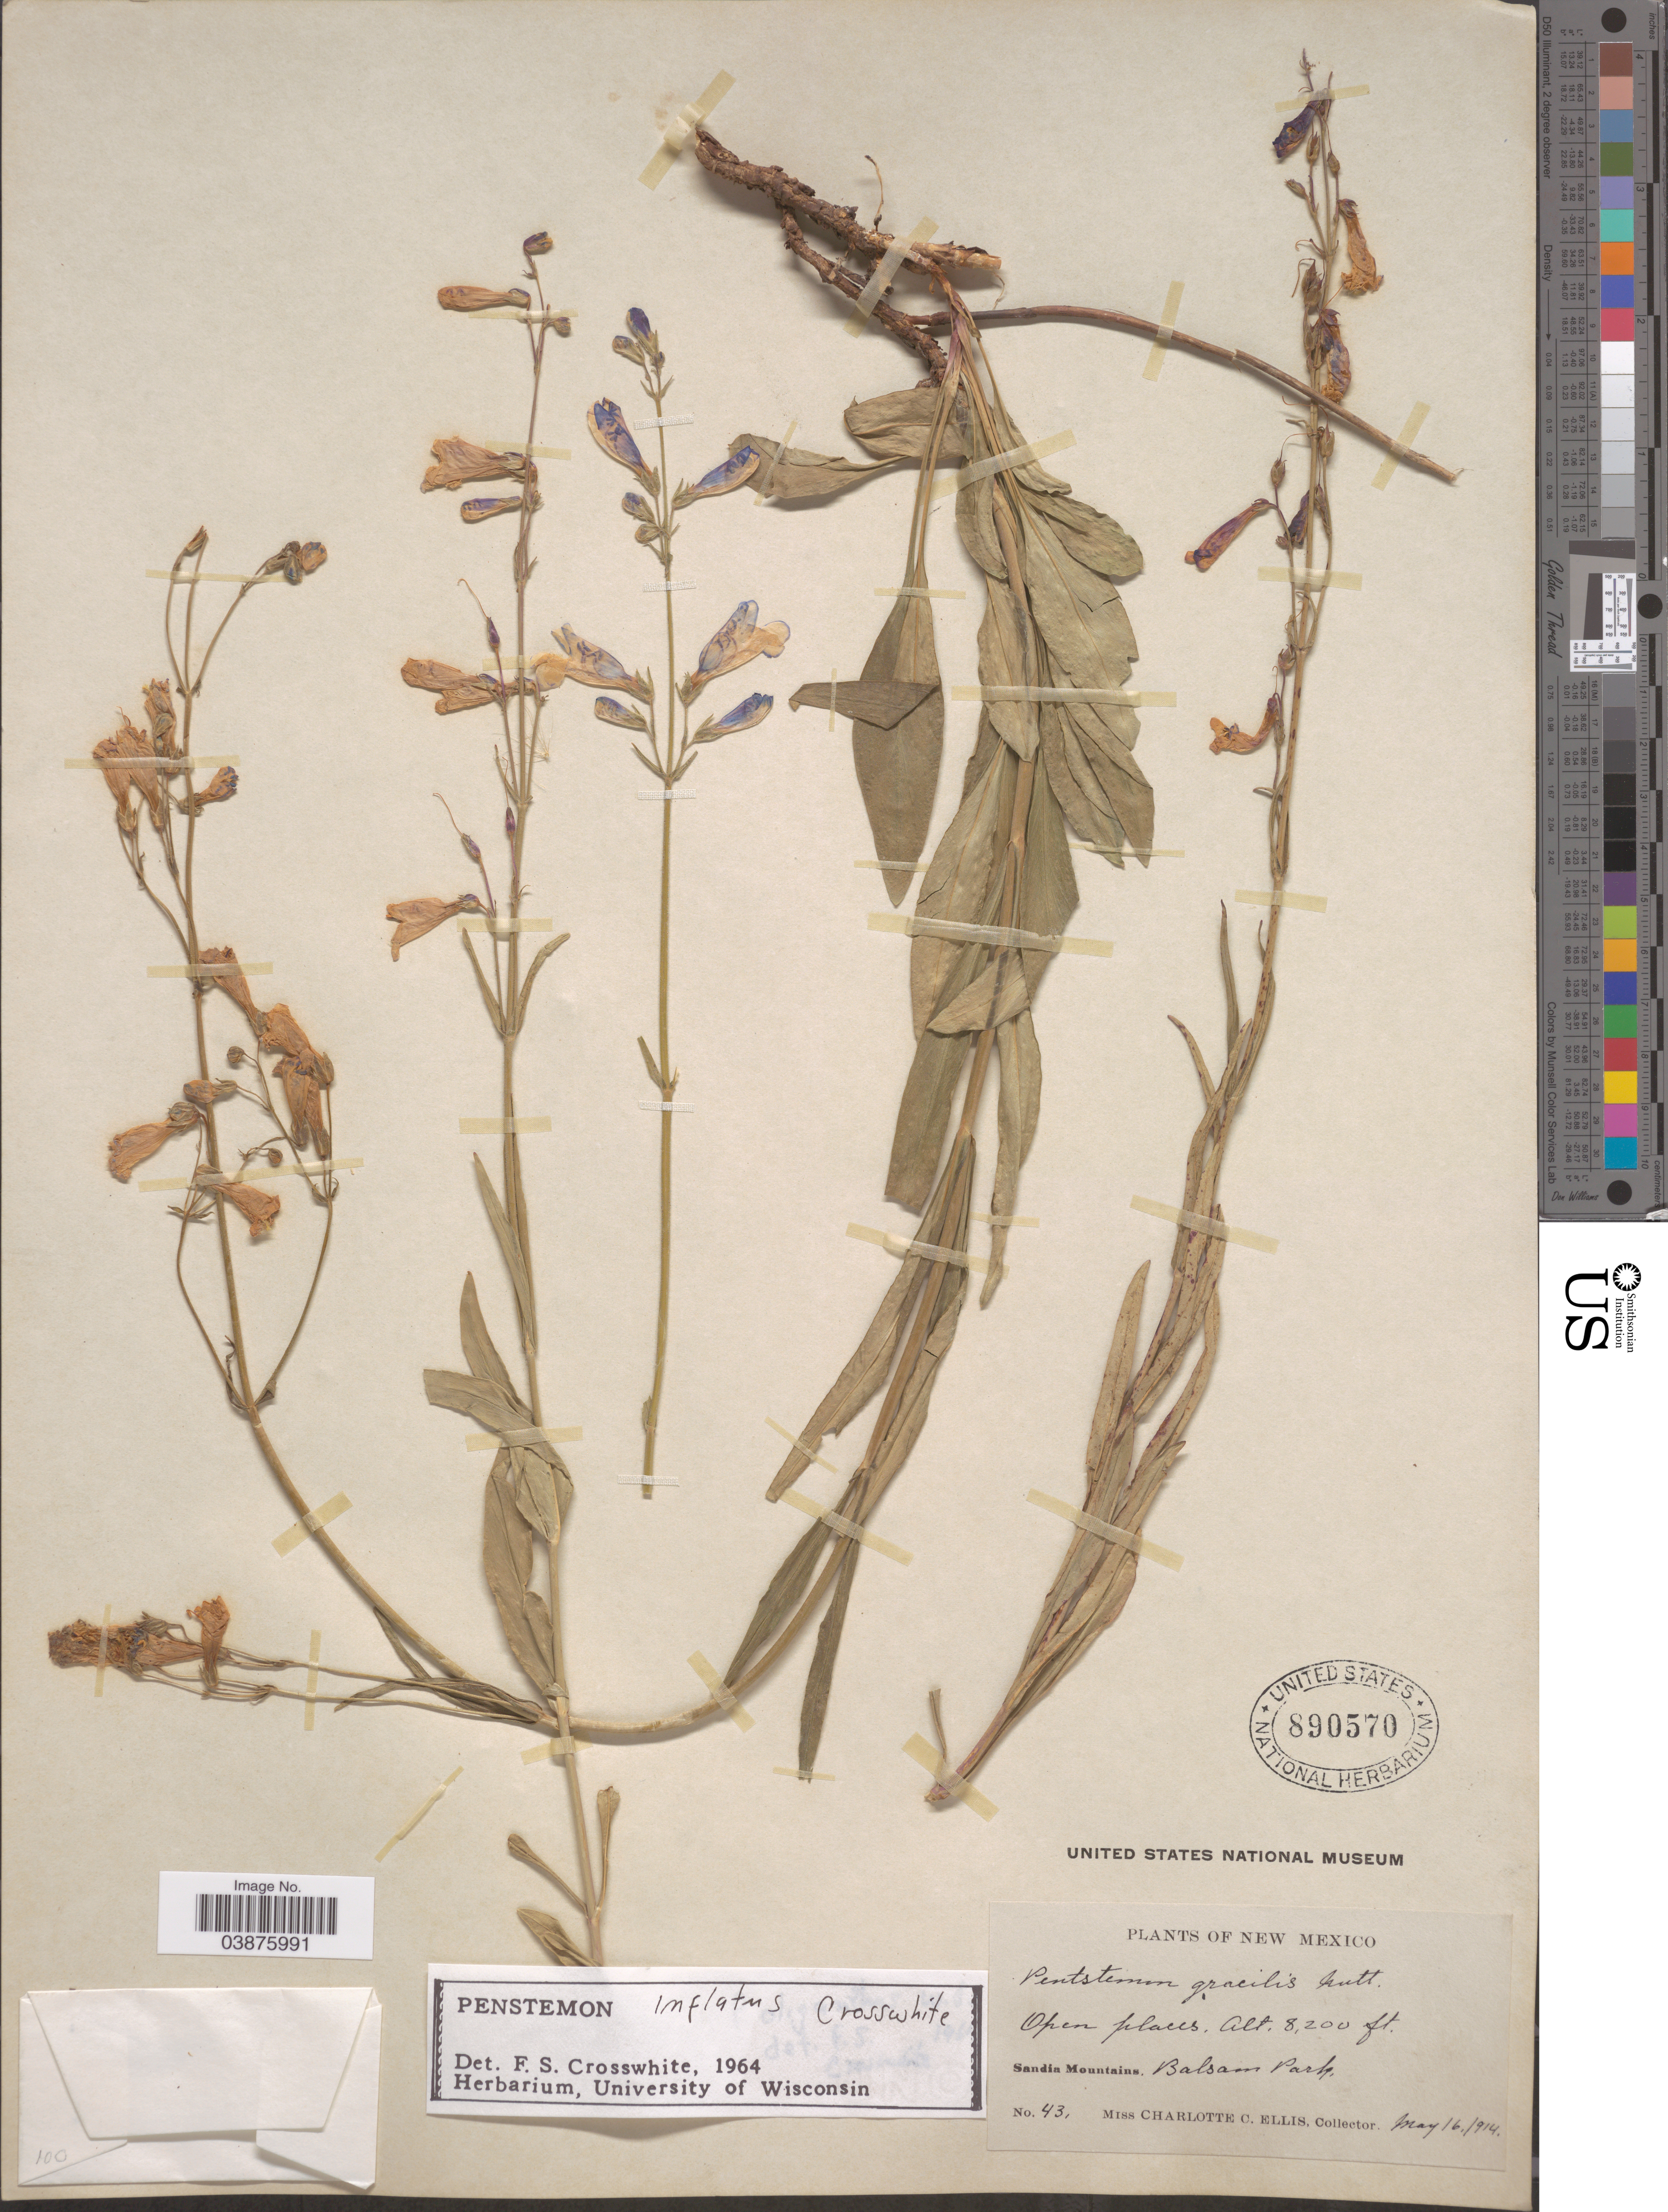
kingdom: Plantae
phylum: Tracheophyta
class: Magnoliopsida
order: Lamiales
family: Plantaginaceae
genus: Penstemon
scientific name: Penstemon inflatus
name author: Crosswh.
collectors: C. C. Ellis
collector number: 43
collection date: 1914-05-16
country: United States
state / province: New Mexico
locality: Sandia Mountains. Balsam Park.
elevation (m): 2499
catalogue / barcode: US 890570